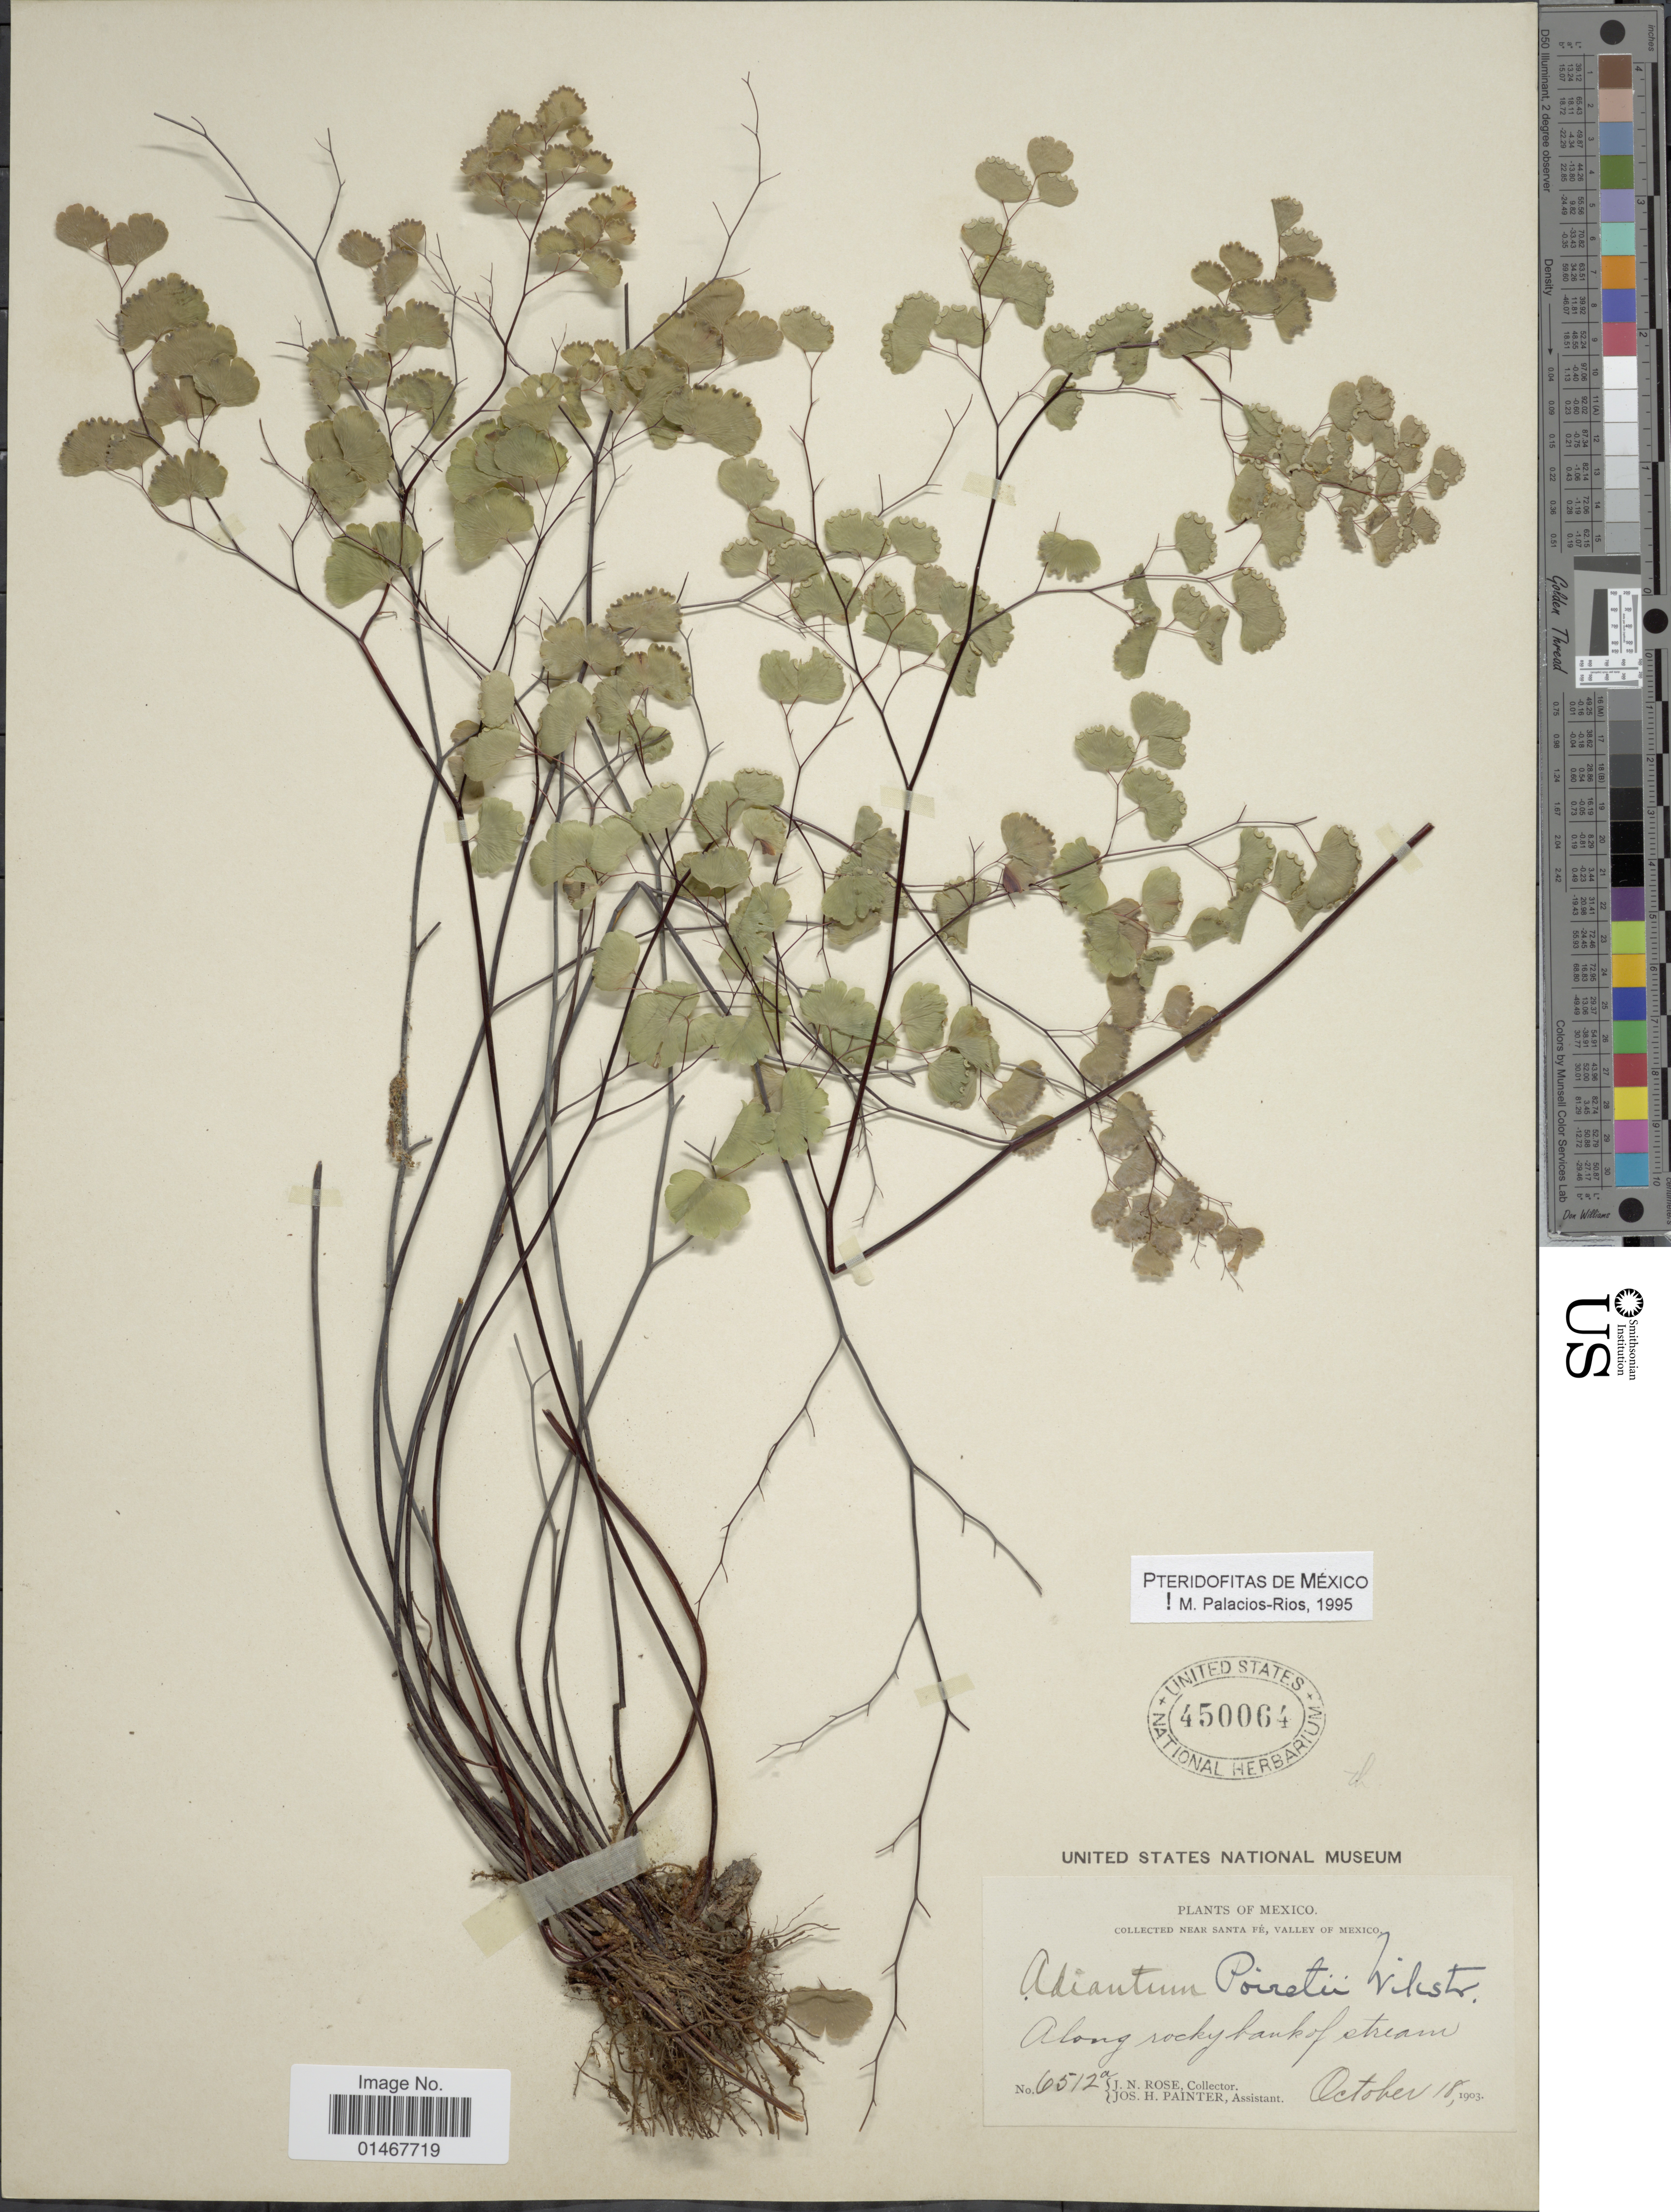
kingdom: Plantae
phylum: Tracheophyta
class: Polypodiopsida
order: Polypodiales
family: Pteridaceae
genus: Adiantum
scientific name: Adiantum poiretii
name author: Wikstr.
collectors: J. N. Rose & J. H. Painter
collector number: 6512a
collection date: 1903-10-18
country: Mexico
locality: Near Santa Fé, Valley of Mexico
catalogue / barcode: US 450064